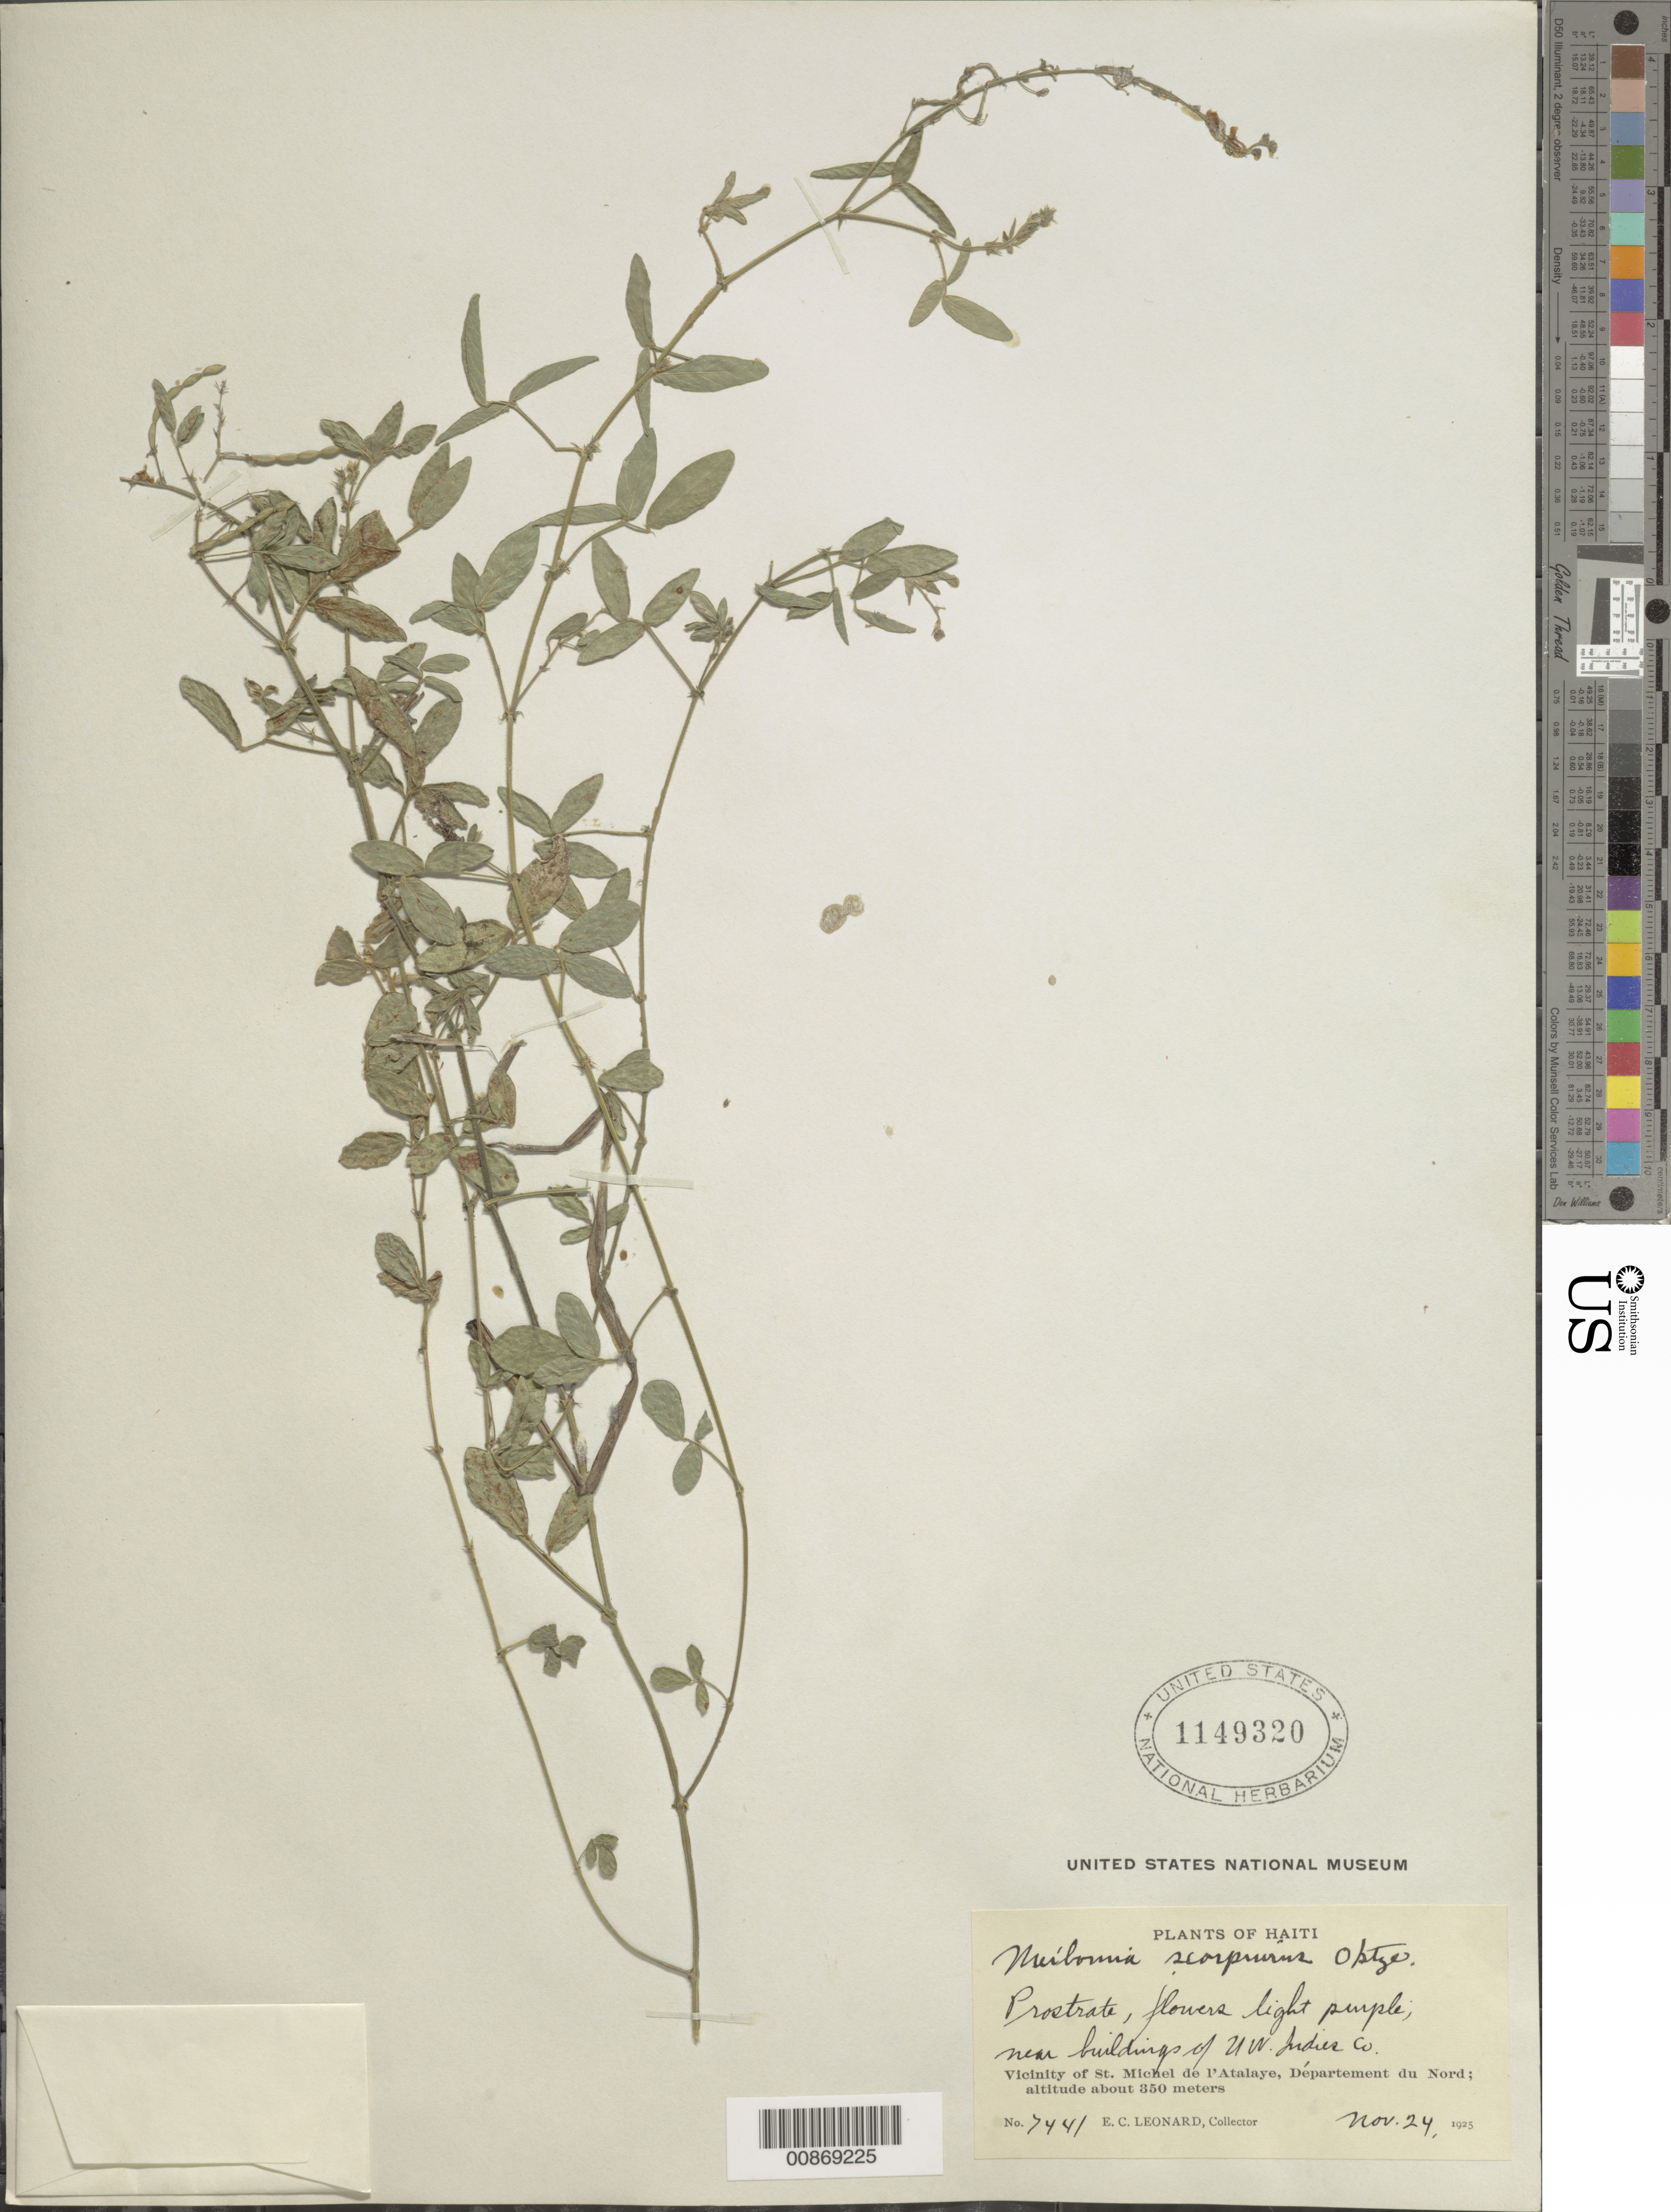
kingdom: Plantae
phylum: Tracheophyta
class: Magnoliopsida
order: Fabales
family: Fabaceae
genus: Desmodium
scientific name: Desmodium scorpiurus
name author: (Sw.) Desv. ex DC.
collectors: E. C. Leonard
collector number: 7441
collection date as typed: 24 Nov 1925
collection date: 1925-11-24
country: Haiti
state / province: Nord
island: Hispaniola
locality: Vicinity of St. Michel de l'Atalaye. Near buildings of U. W. Indies Co.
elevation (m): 350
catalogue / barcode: US 1149320